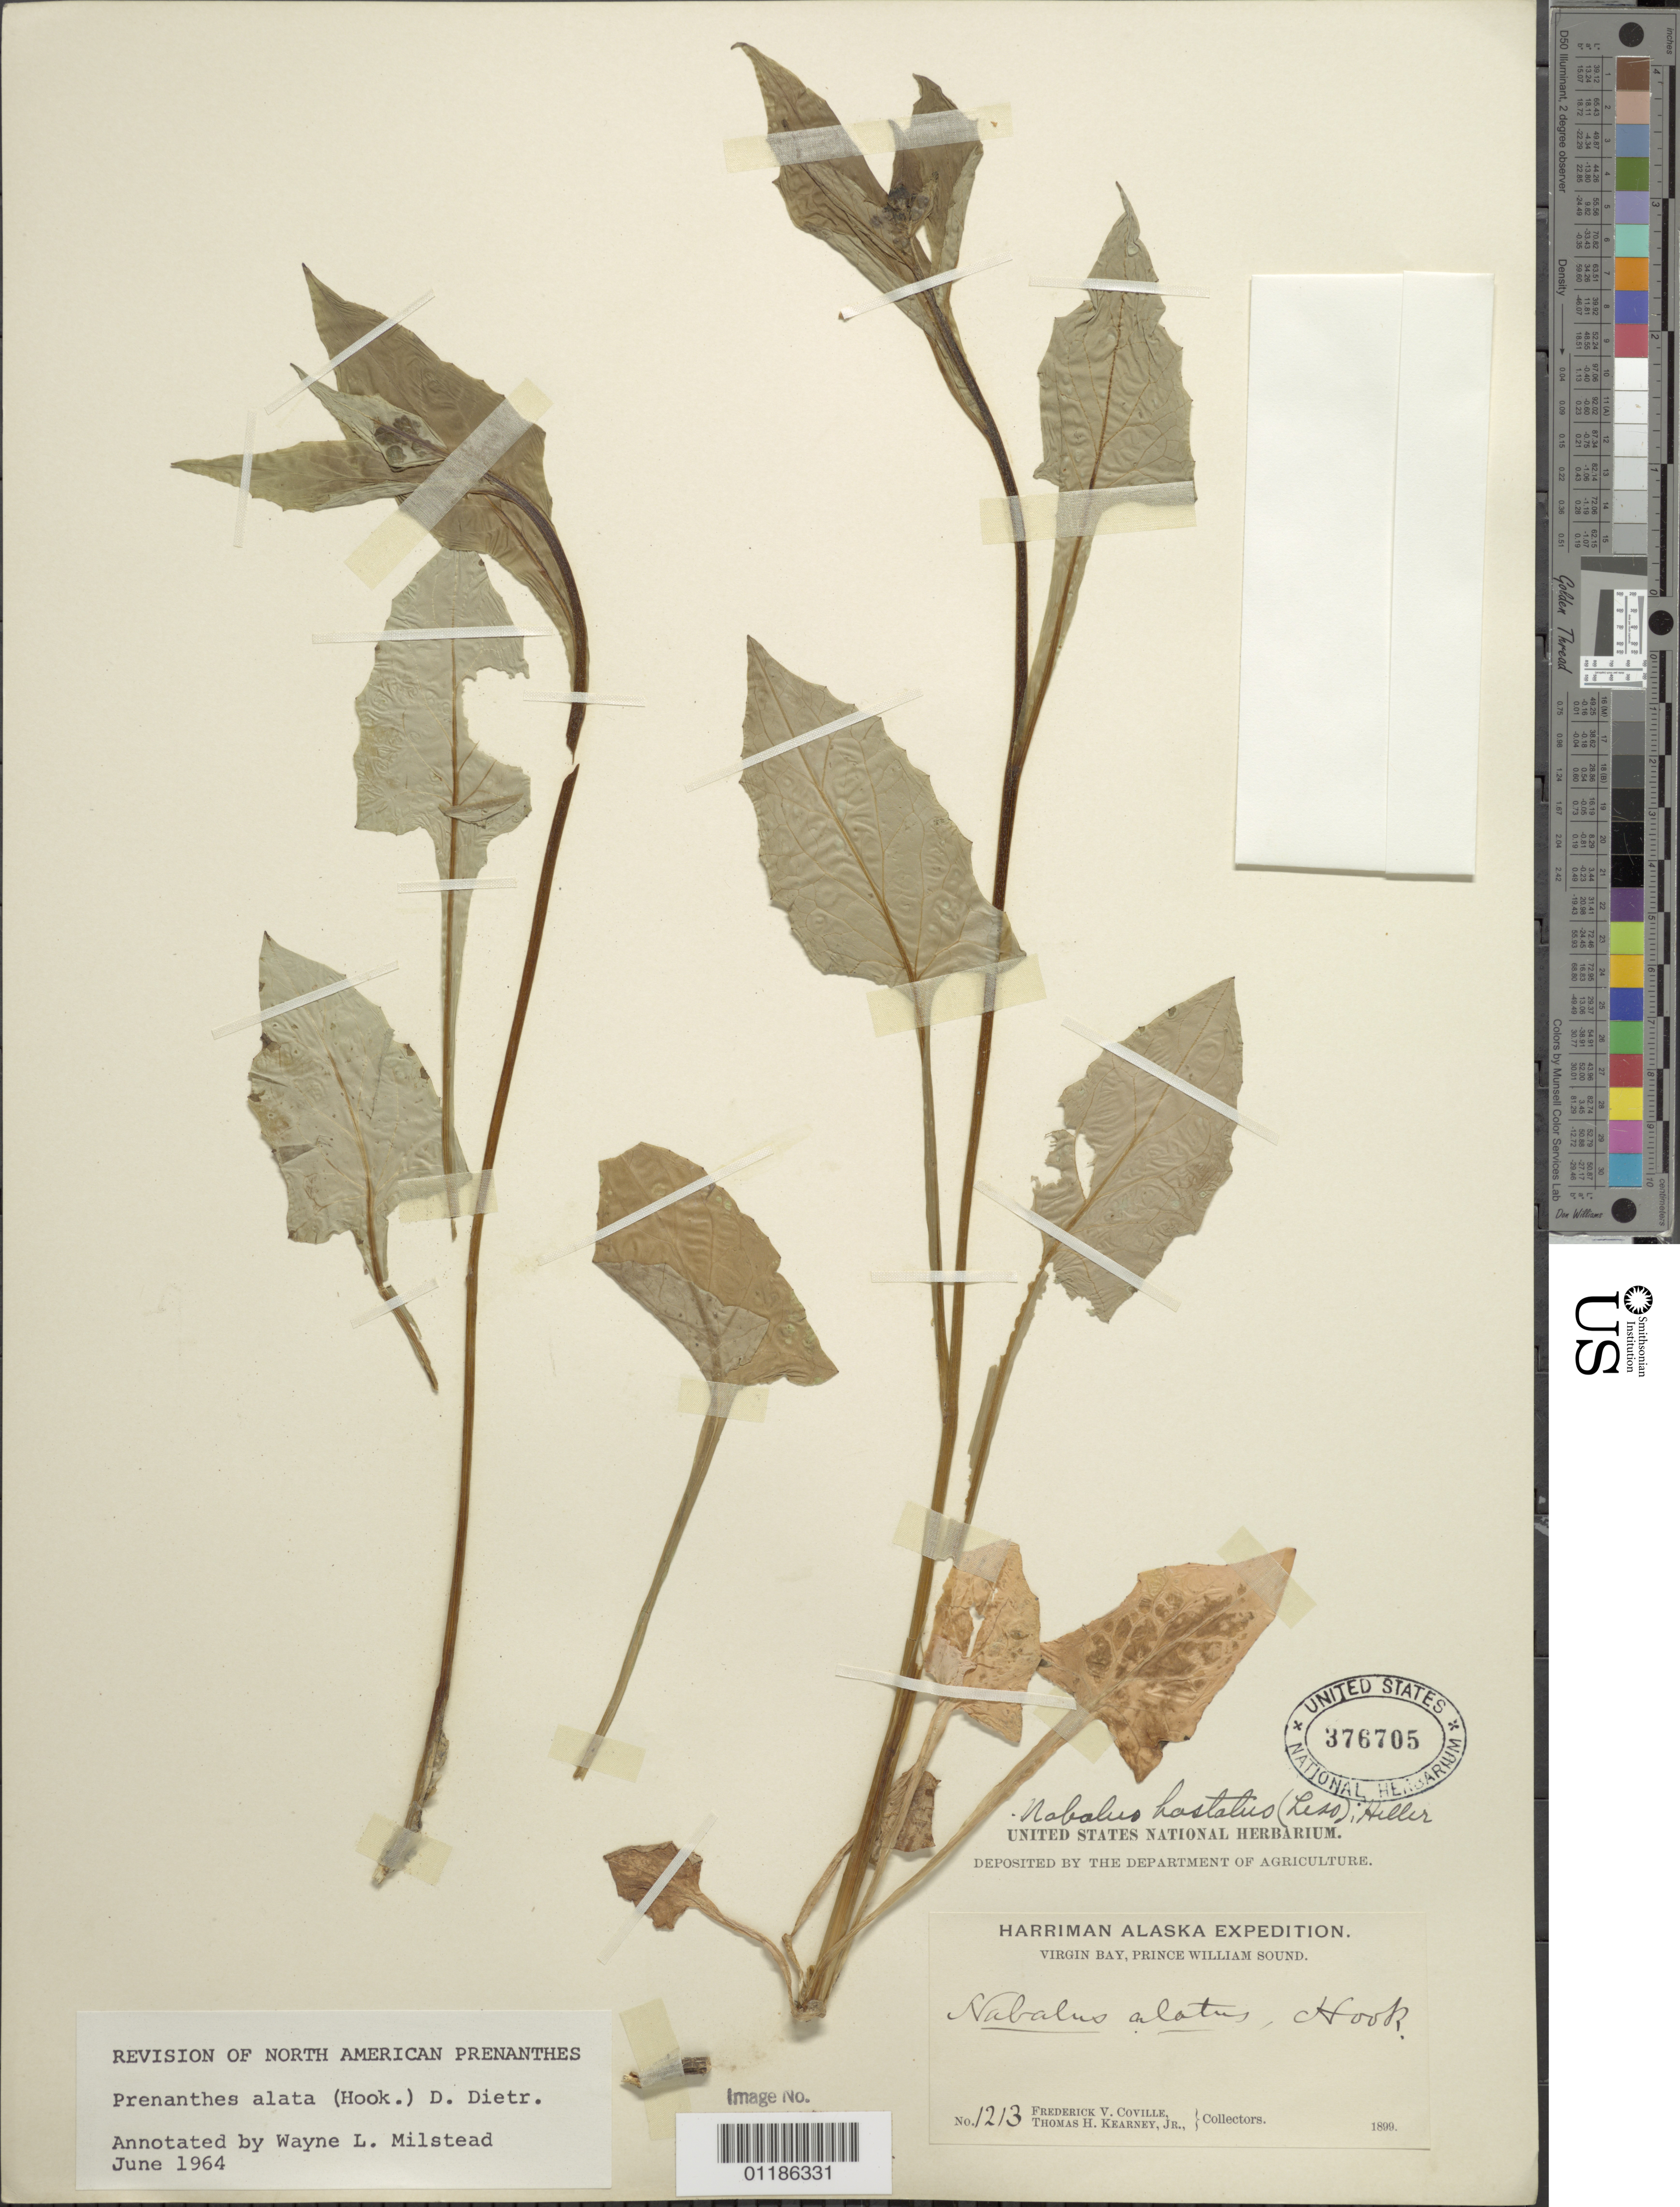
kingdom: Plantae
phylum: Tracheophyta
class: Magnoliopsida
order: Asterales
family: Asteraceae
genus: Nabalus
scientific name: Nabalus alatus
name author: Hook.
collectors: F. V. Coville & T. H. Kearney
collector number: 1213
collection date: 1899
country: United States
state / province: Alaska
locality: Virgin Bay, Prince William Sound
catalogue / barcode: US 376705